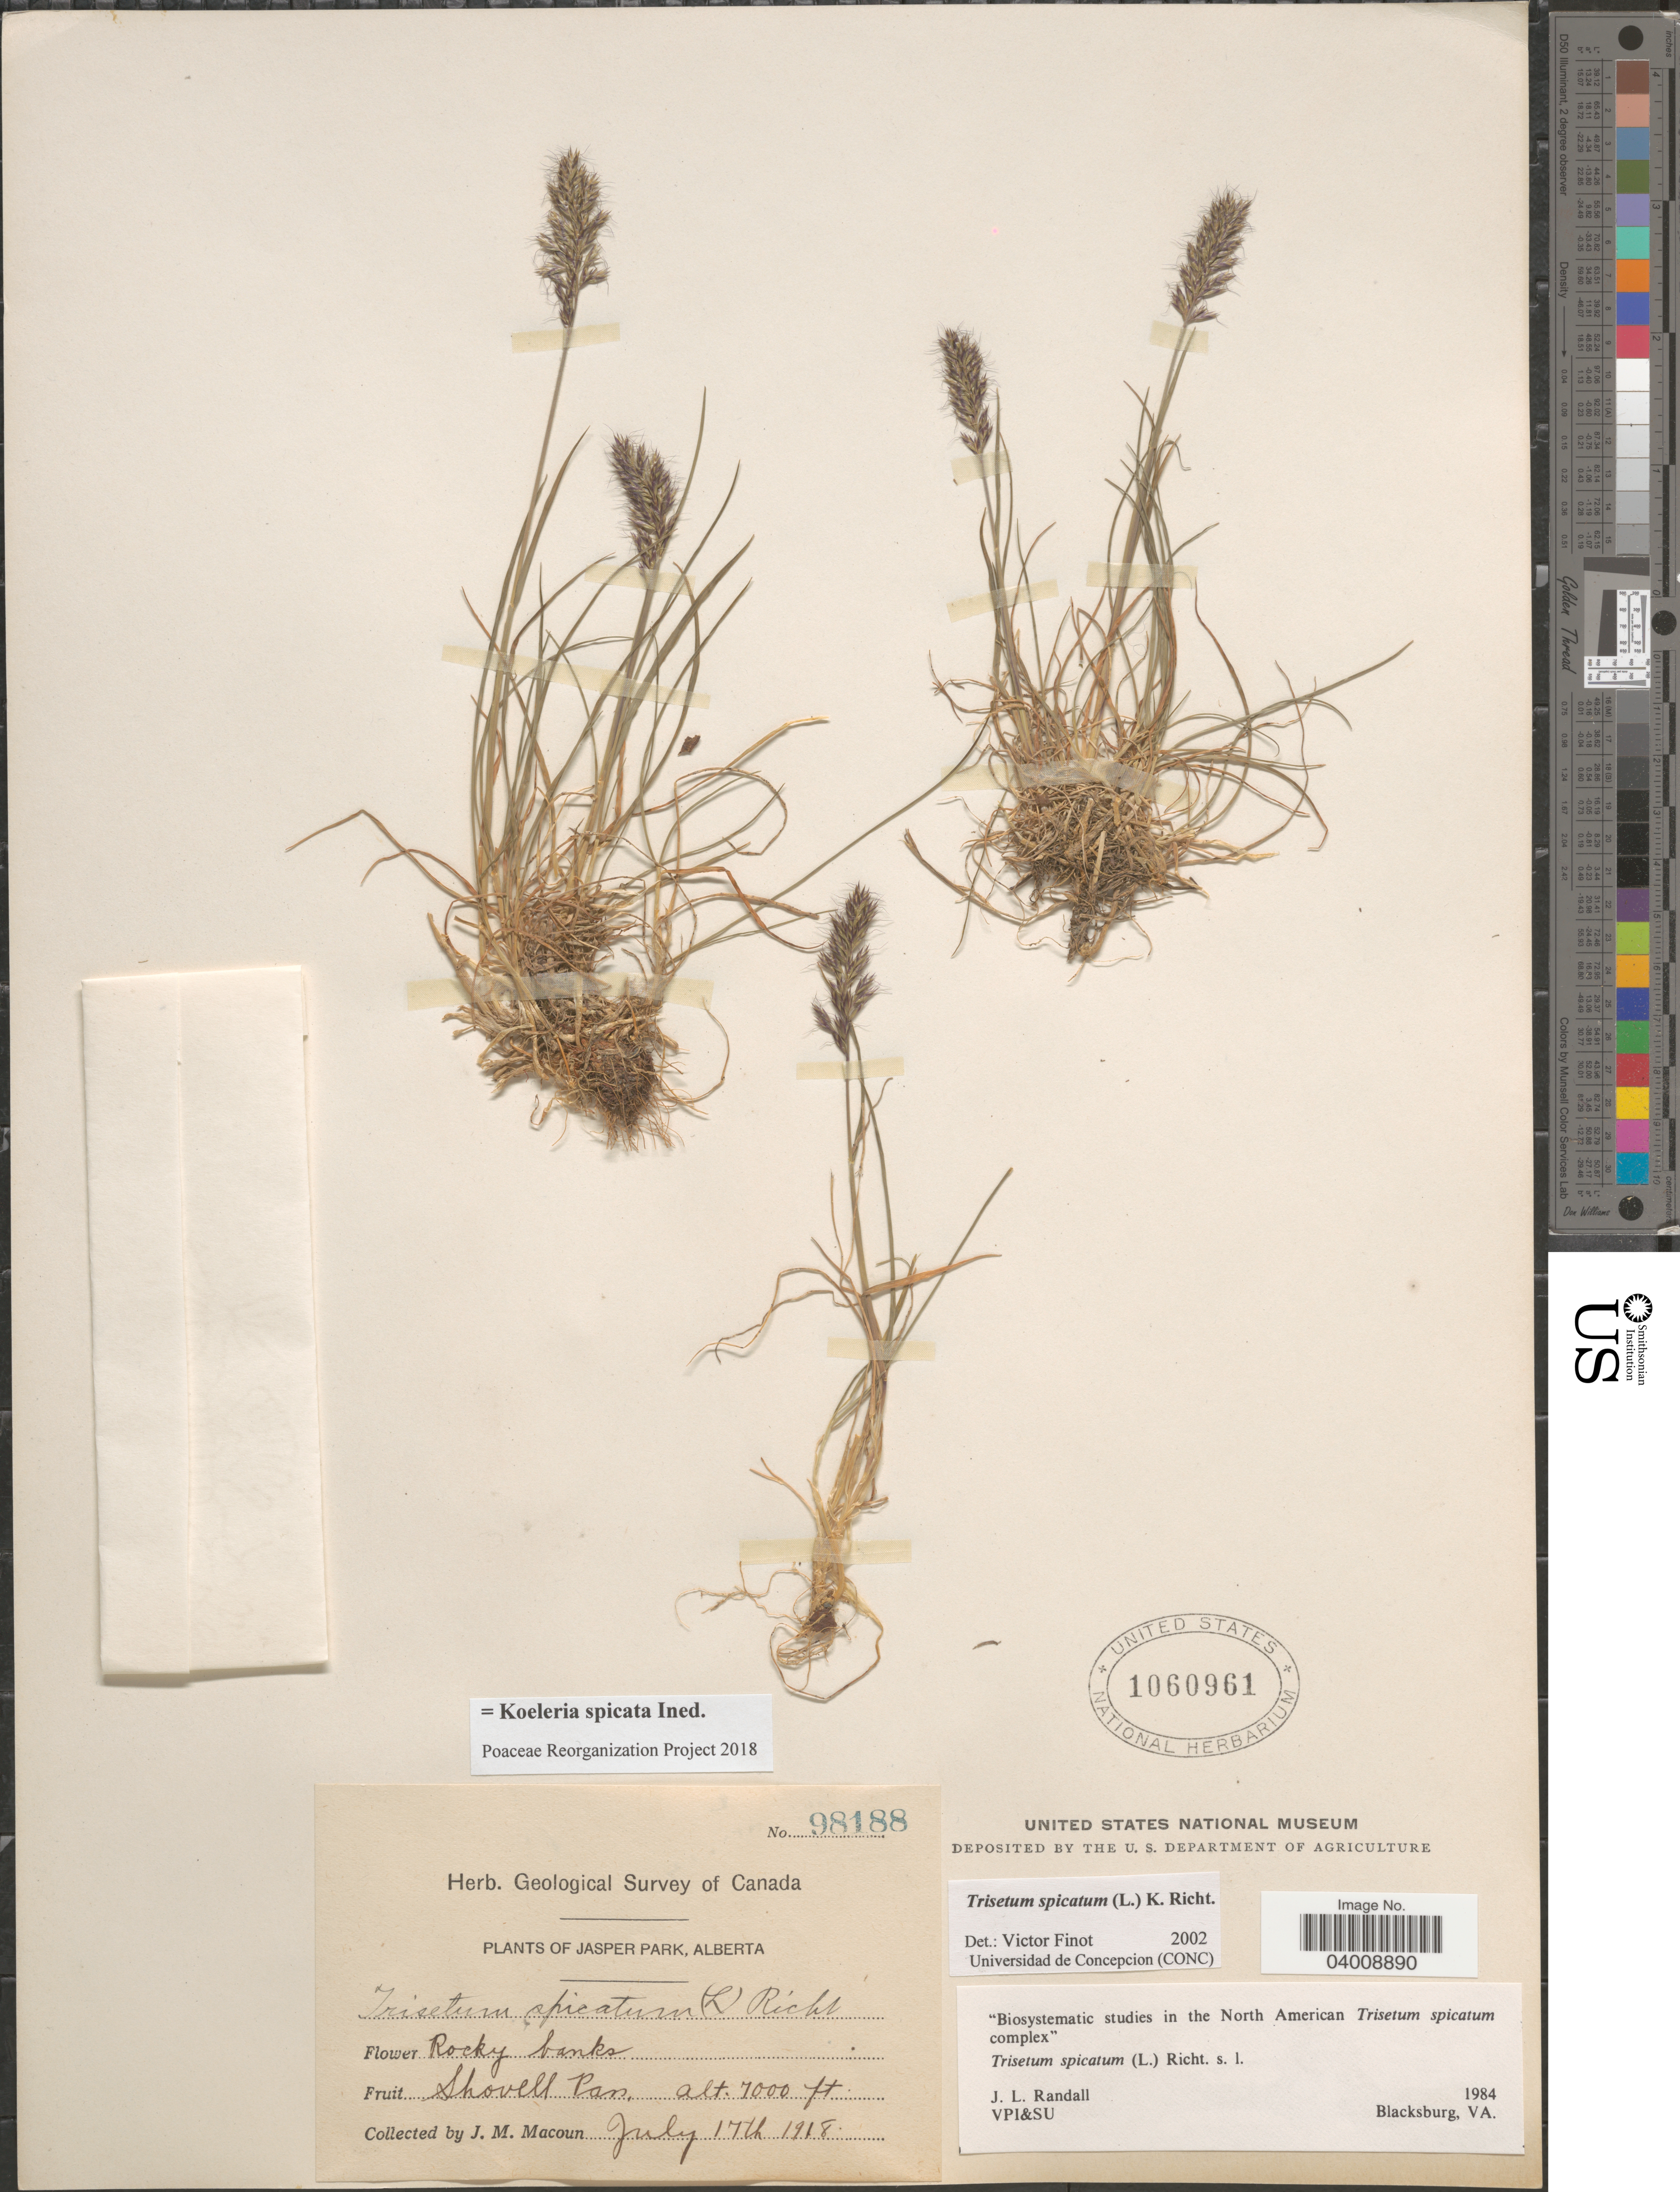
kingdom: Plantae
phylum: Tracheophyta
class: Liliopsida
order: Poales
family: Poaceae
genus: Koeleria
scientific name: Koeleria spicata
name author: (L.) Barberá et al.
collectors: J. M. Macoun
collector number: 98188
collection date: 1918-07-17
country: Canada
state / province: Alberta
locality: Jasper Park. Shovell Pass.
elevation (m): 2134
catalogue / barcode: US 1060961